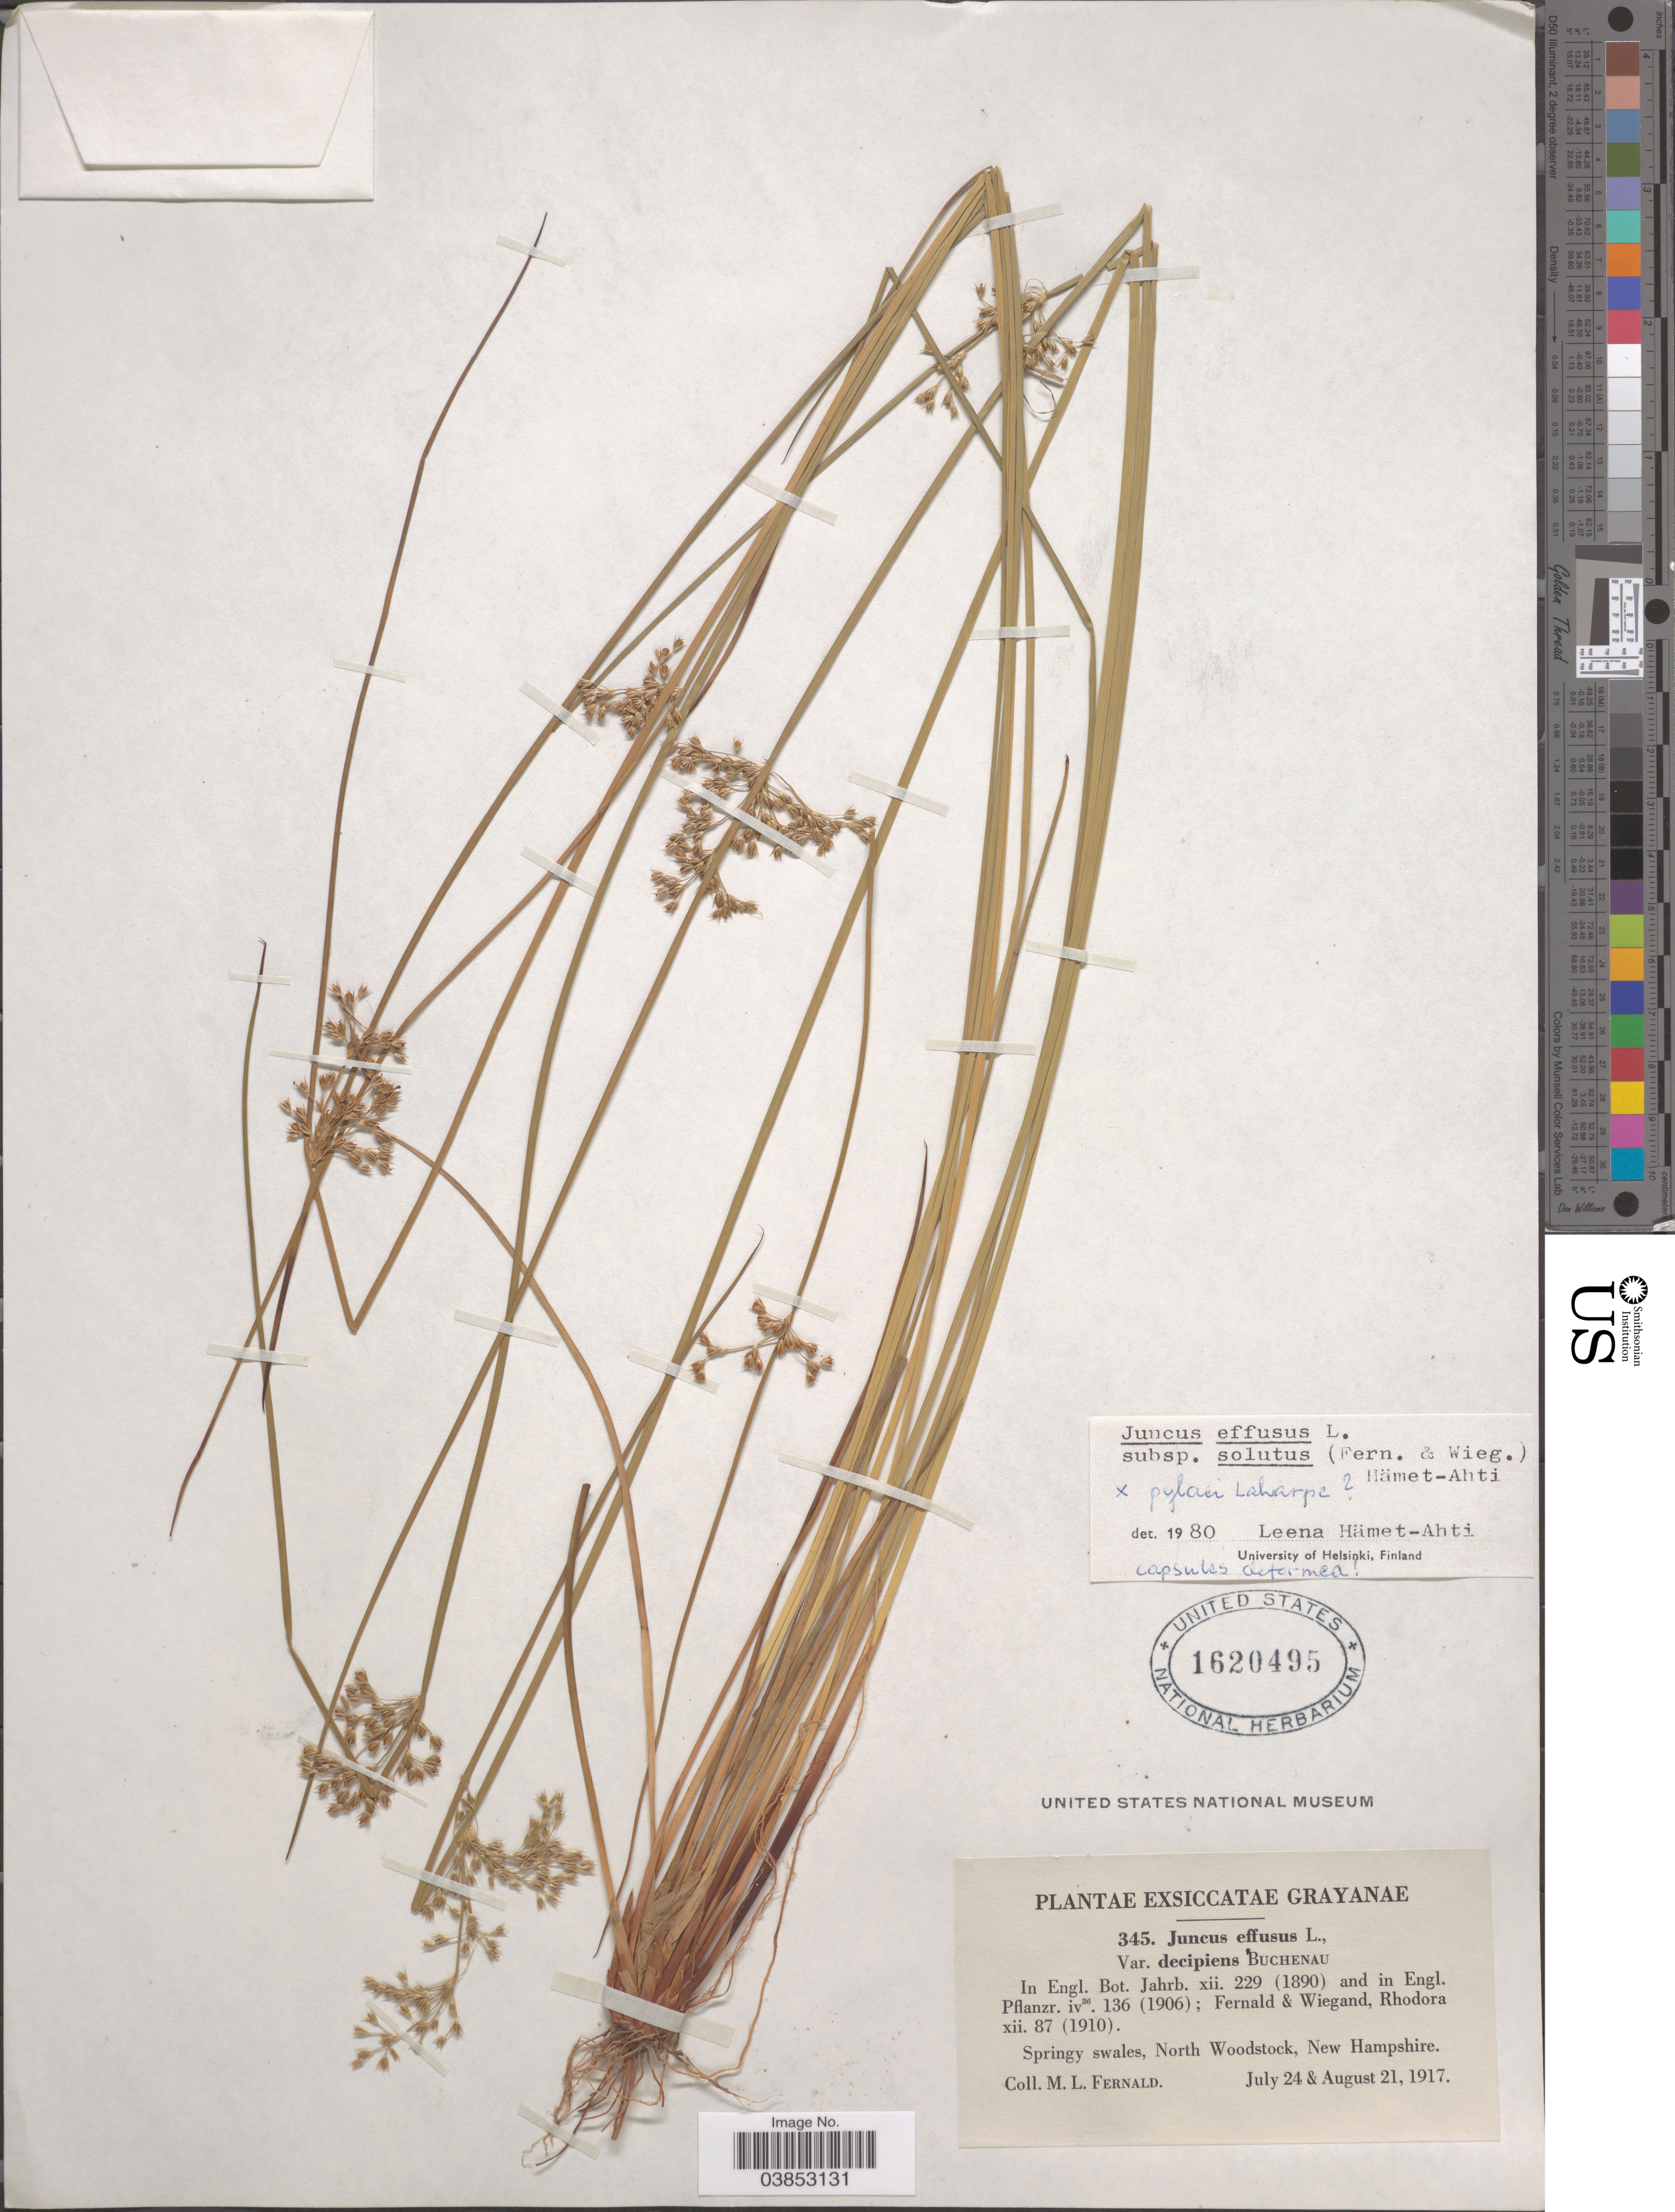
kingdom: Plantae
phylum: Tracheophyta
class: Liliopsida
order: Poales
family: Juncaceae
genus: Juncus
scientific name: Juncus effusus var. solutus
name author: Fernald & Wiegand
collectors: M. L. Fernald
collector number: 345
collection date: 1917-07-24/1917-08-21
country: United States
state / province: New Hampshire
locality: Springy swales, North Woodstock.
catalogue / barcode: US 1620495